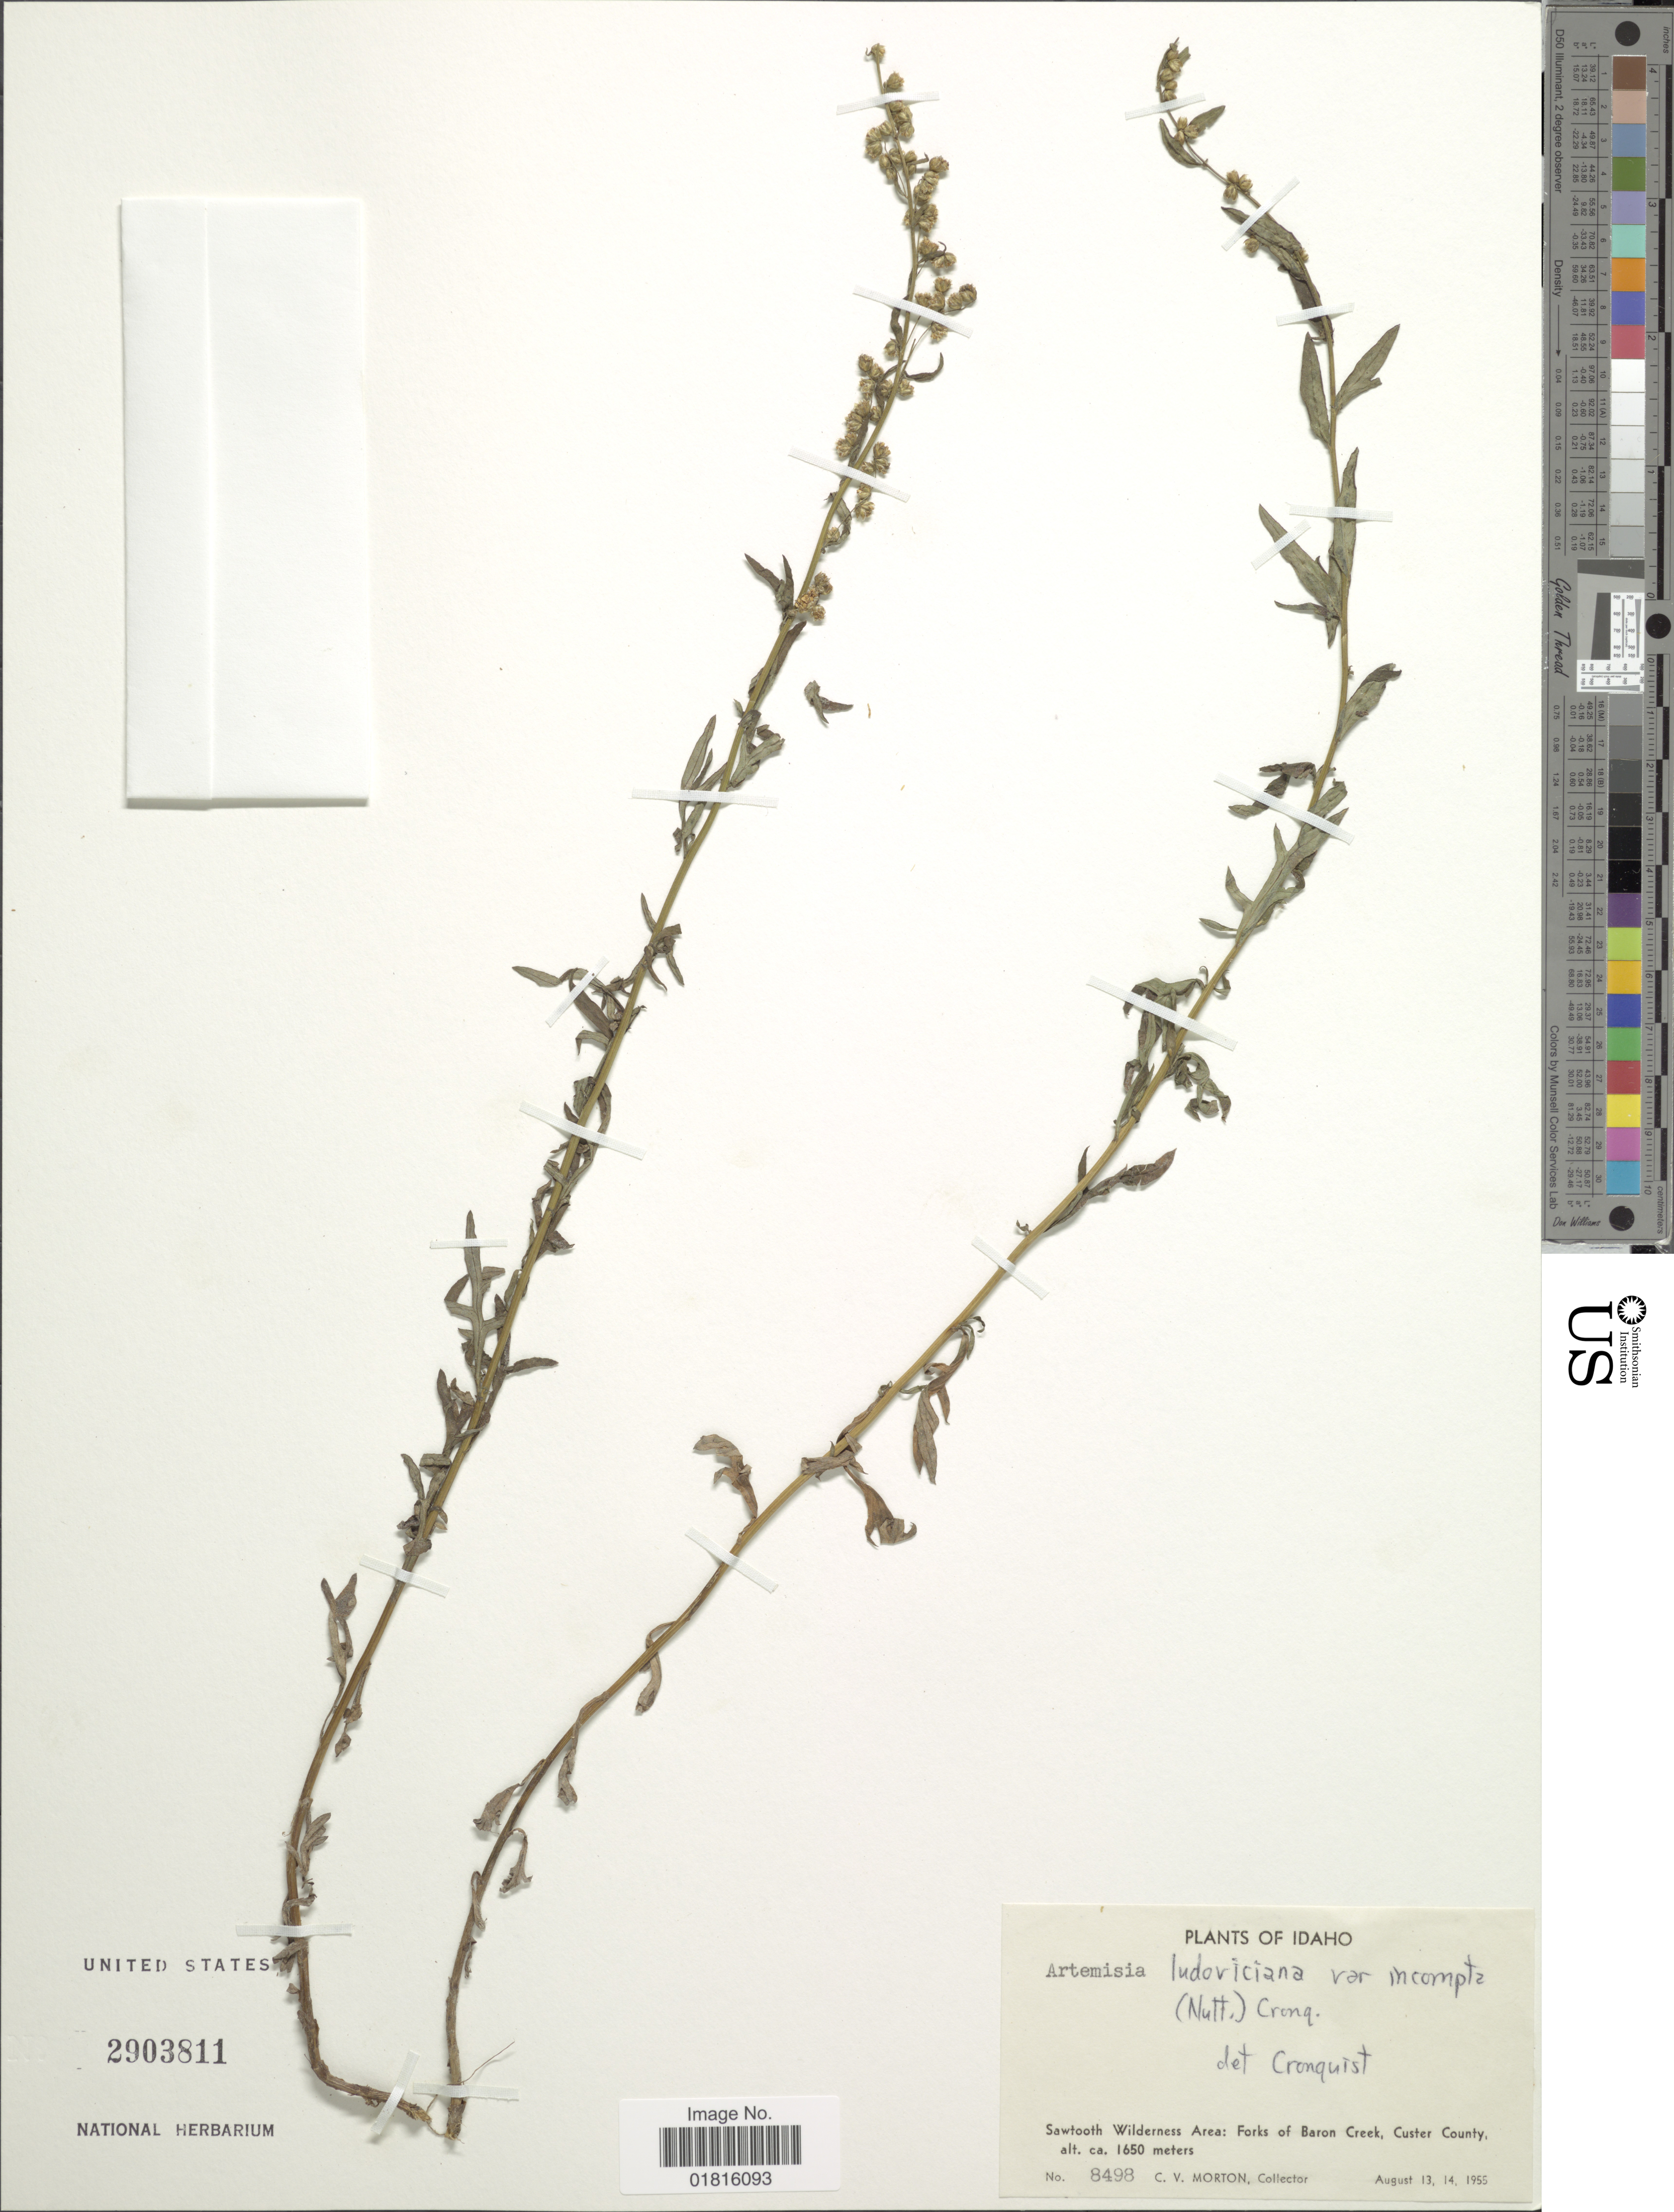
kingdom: Plantae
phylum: Tracheophyta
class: Magnoliopsida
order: Asterales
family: Asteraceae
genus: Artemisia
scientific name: Artemisia ludoviciana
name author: Nutt.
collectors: C. V. Morton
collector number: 8498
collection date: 1955-08-13/1955-08-14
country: United States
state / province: Idaho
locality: Sawtooth Wilderness Area: Forks of Baron Creek, Custer County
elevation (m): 1650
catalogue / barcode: US 2903811